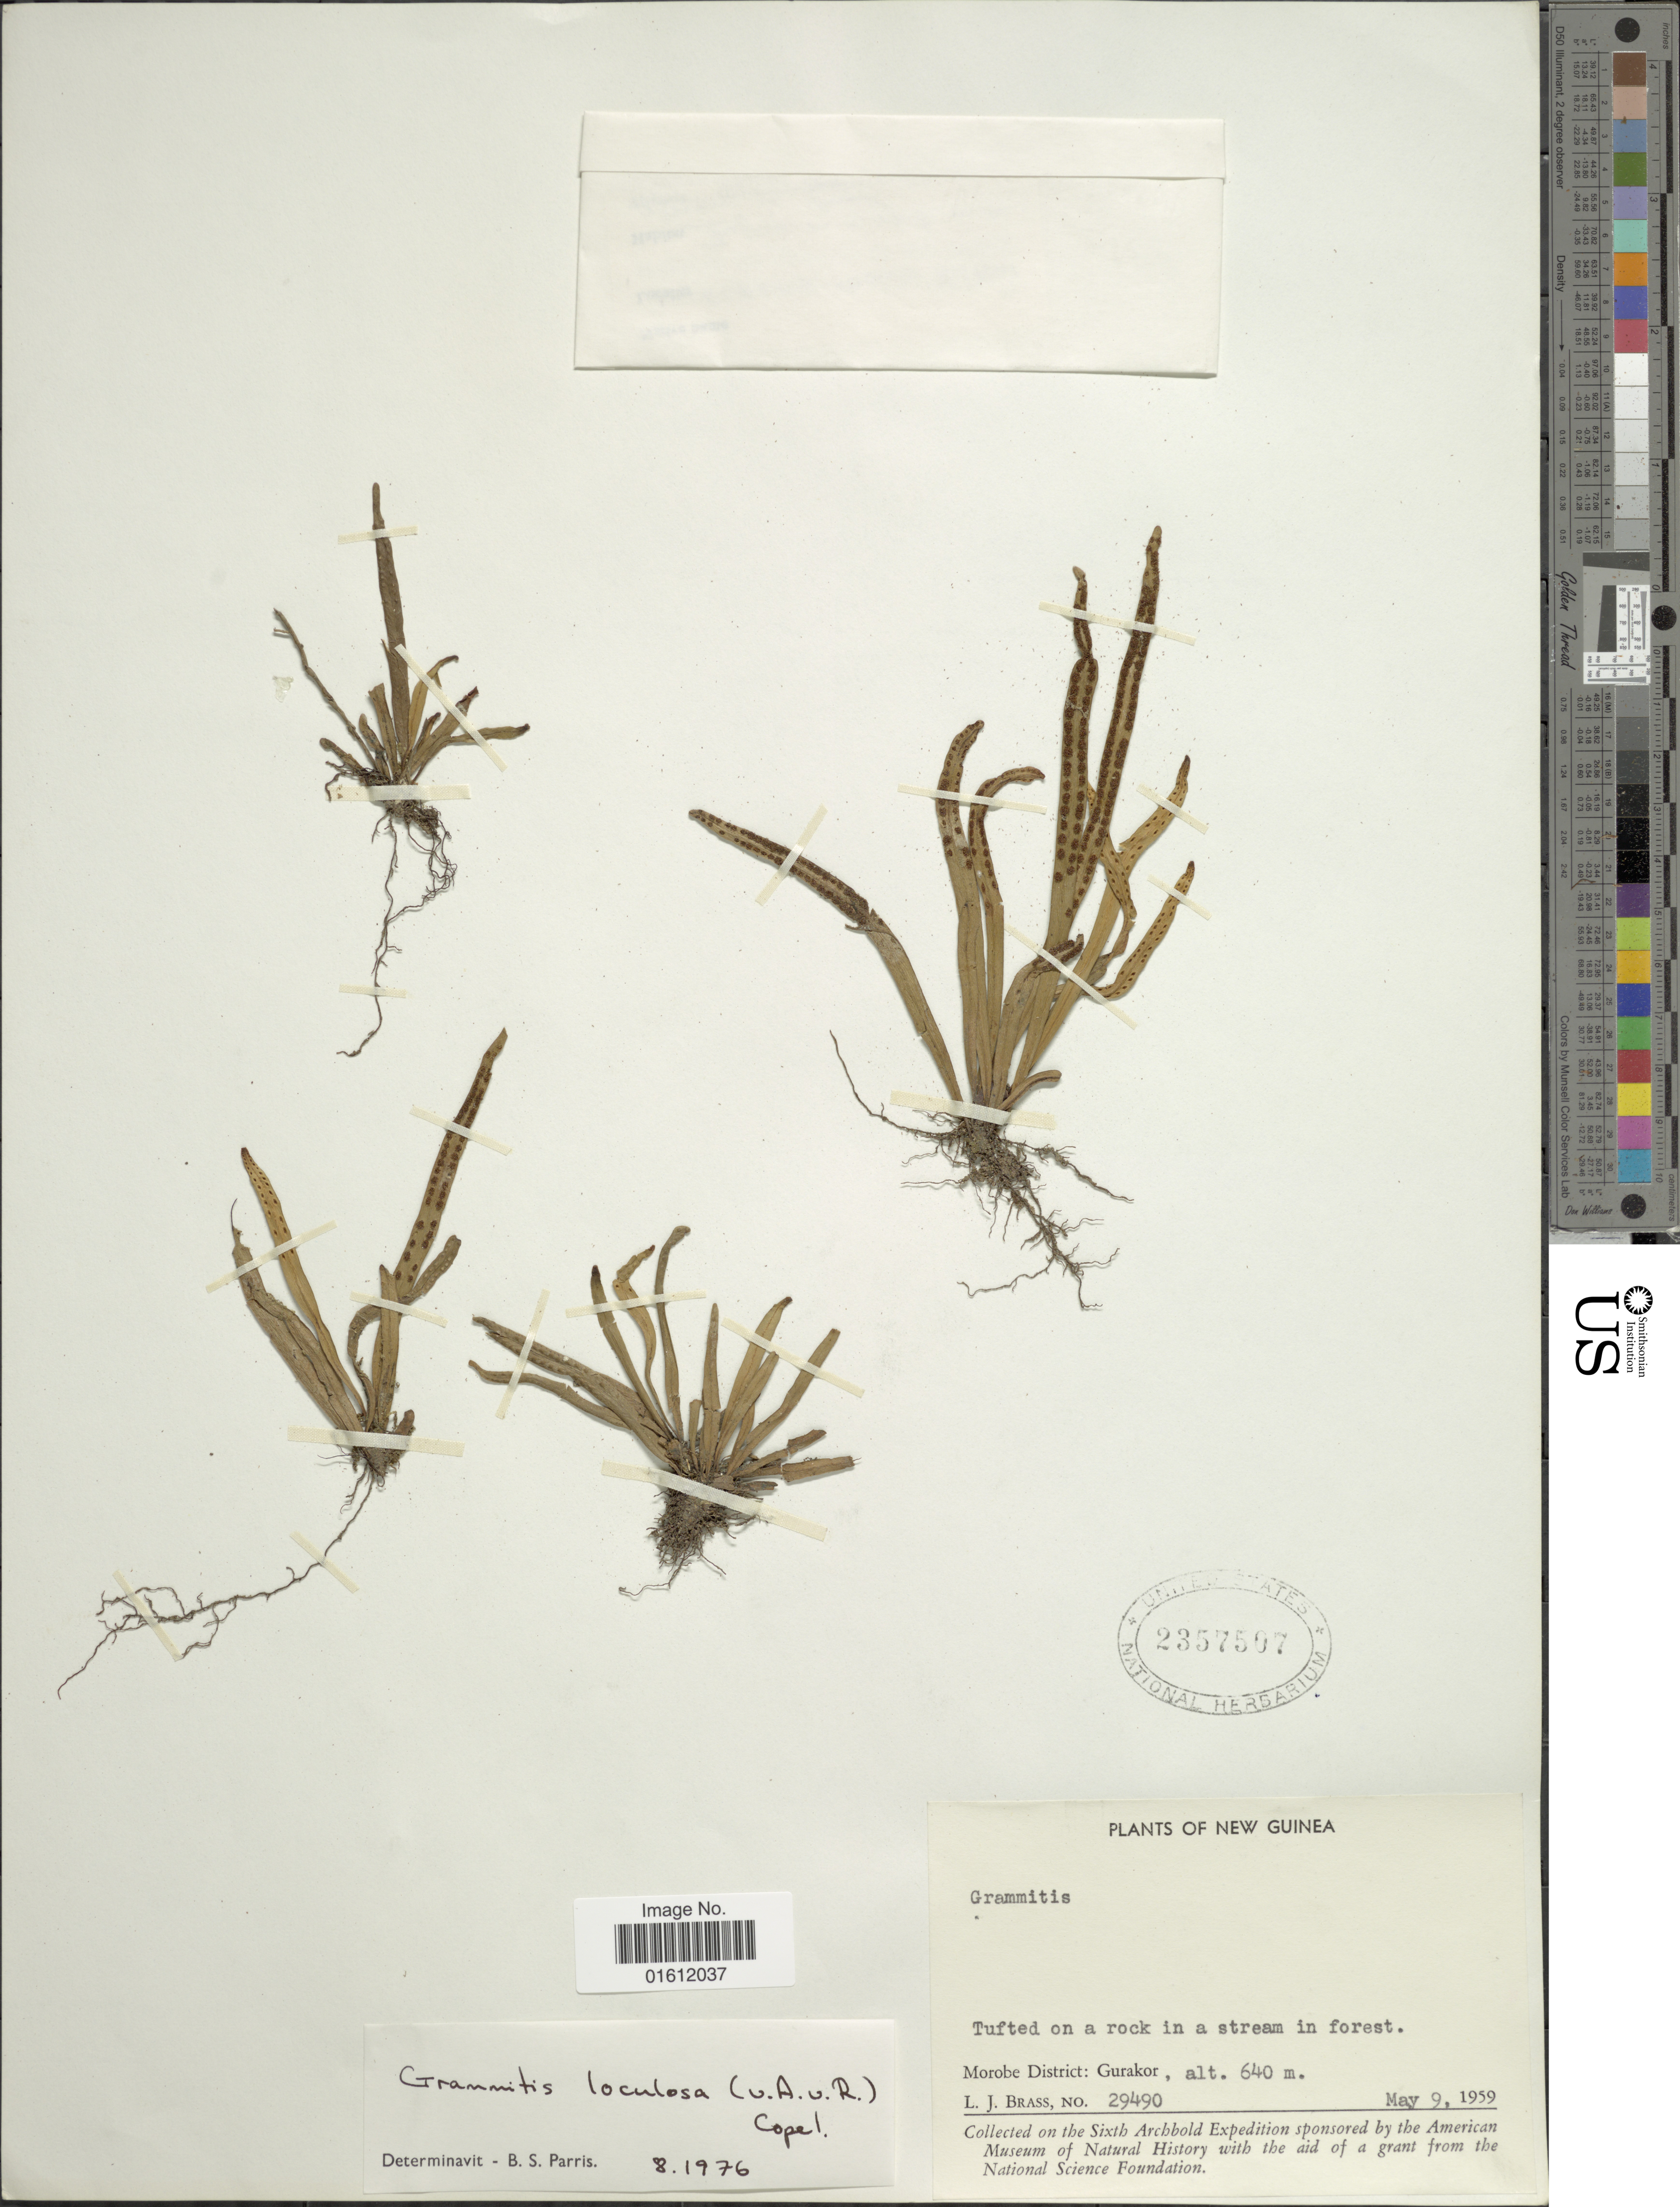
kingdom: Plantae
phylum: Tracheophyta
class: Polypodiopsida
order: Polypodiales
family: Polypodiaceae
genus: Oreogrammitis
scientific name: Oreogrammitis loculosa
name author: (Alderw.) Parris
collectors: L. J. Brass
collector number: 29490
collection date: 1959-05-09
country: Papua New Guinea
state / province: Morobe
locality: New Guinea, Morobe District: Gurakor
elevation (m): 640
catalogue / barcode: US 2357507